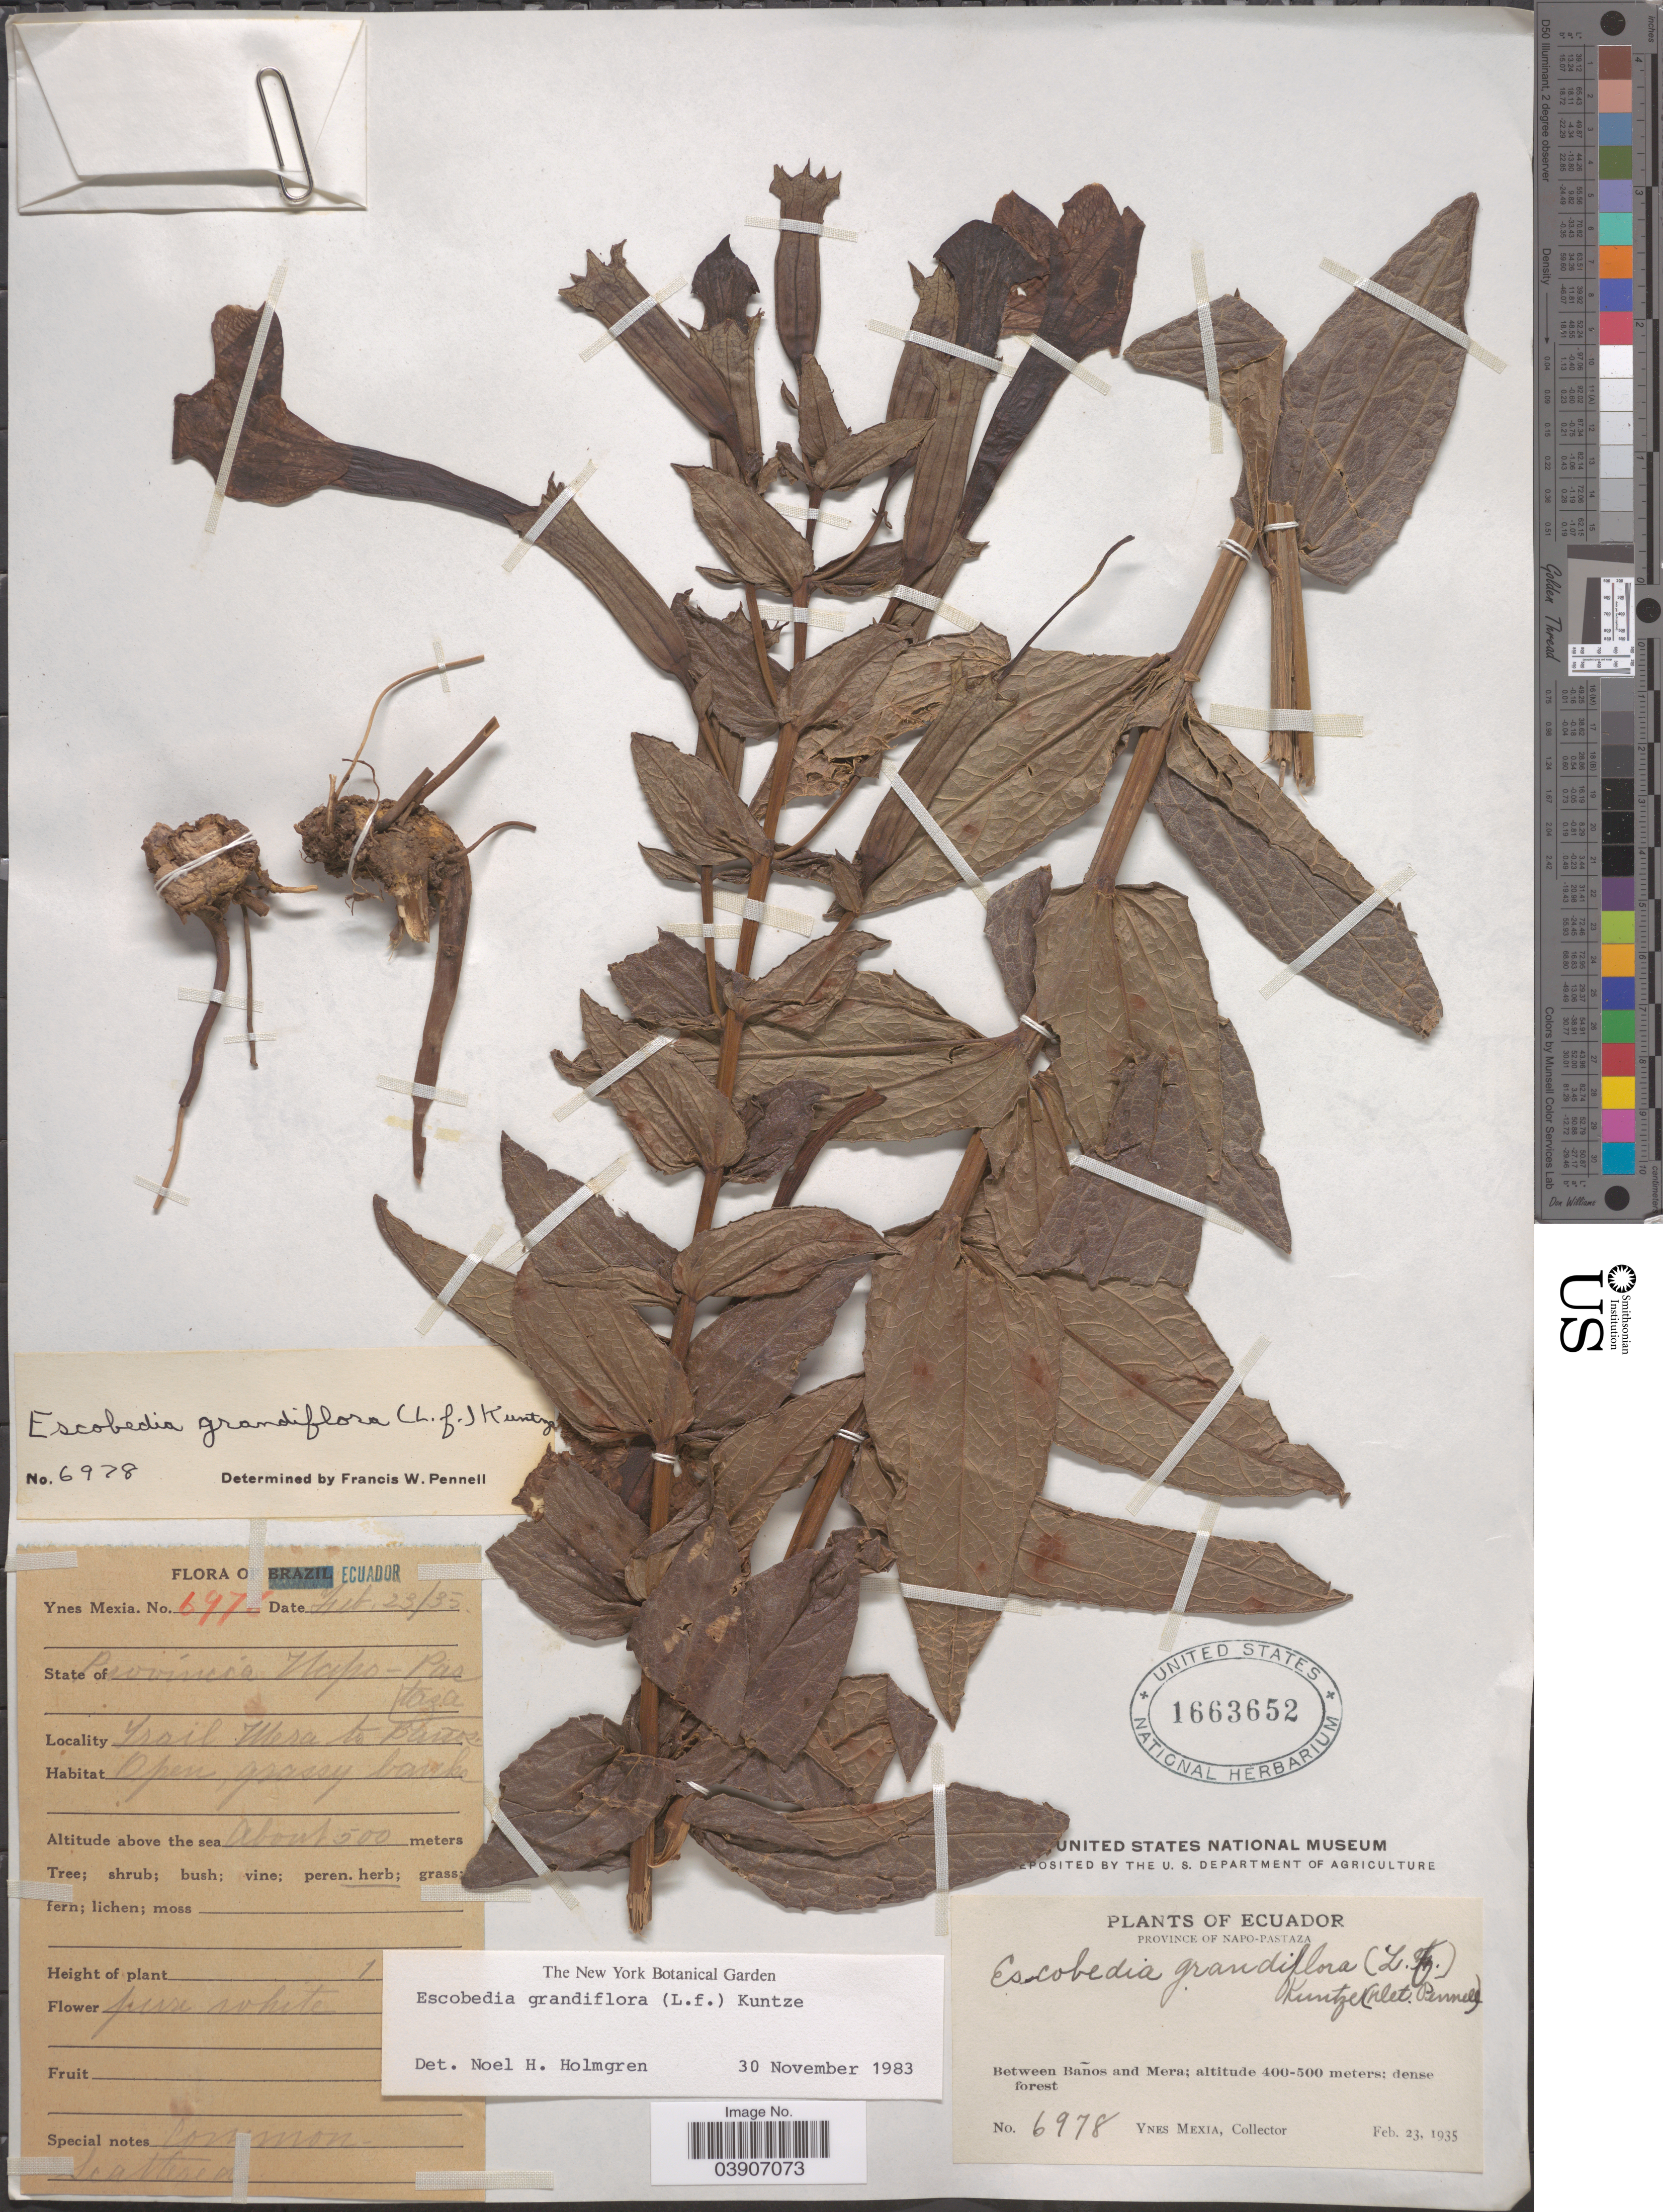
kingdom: Plantae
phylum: Tracheophyta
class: Magnoliopsida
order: Lamiales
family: Orobanchaceae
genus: Escobedia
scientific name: Escobedia grandiflora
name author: (L. f.) Kuntze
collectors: Y. Mexia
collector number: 6978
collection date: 1935-02-23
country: Ecuador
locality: Province of Napo-Pastaza. Between Baños and Mera. Trail Mera to Baños.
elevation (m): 400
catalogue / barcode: US 1663652